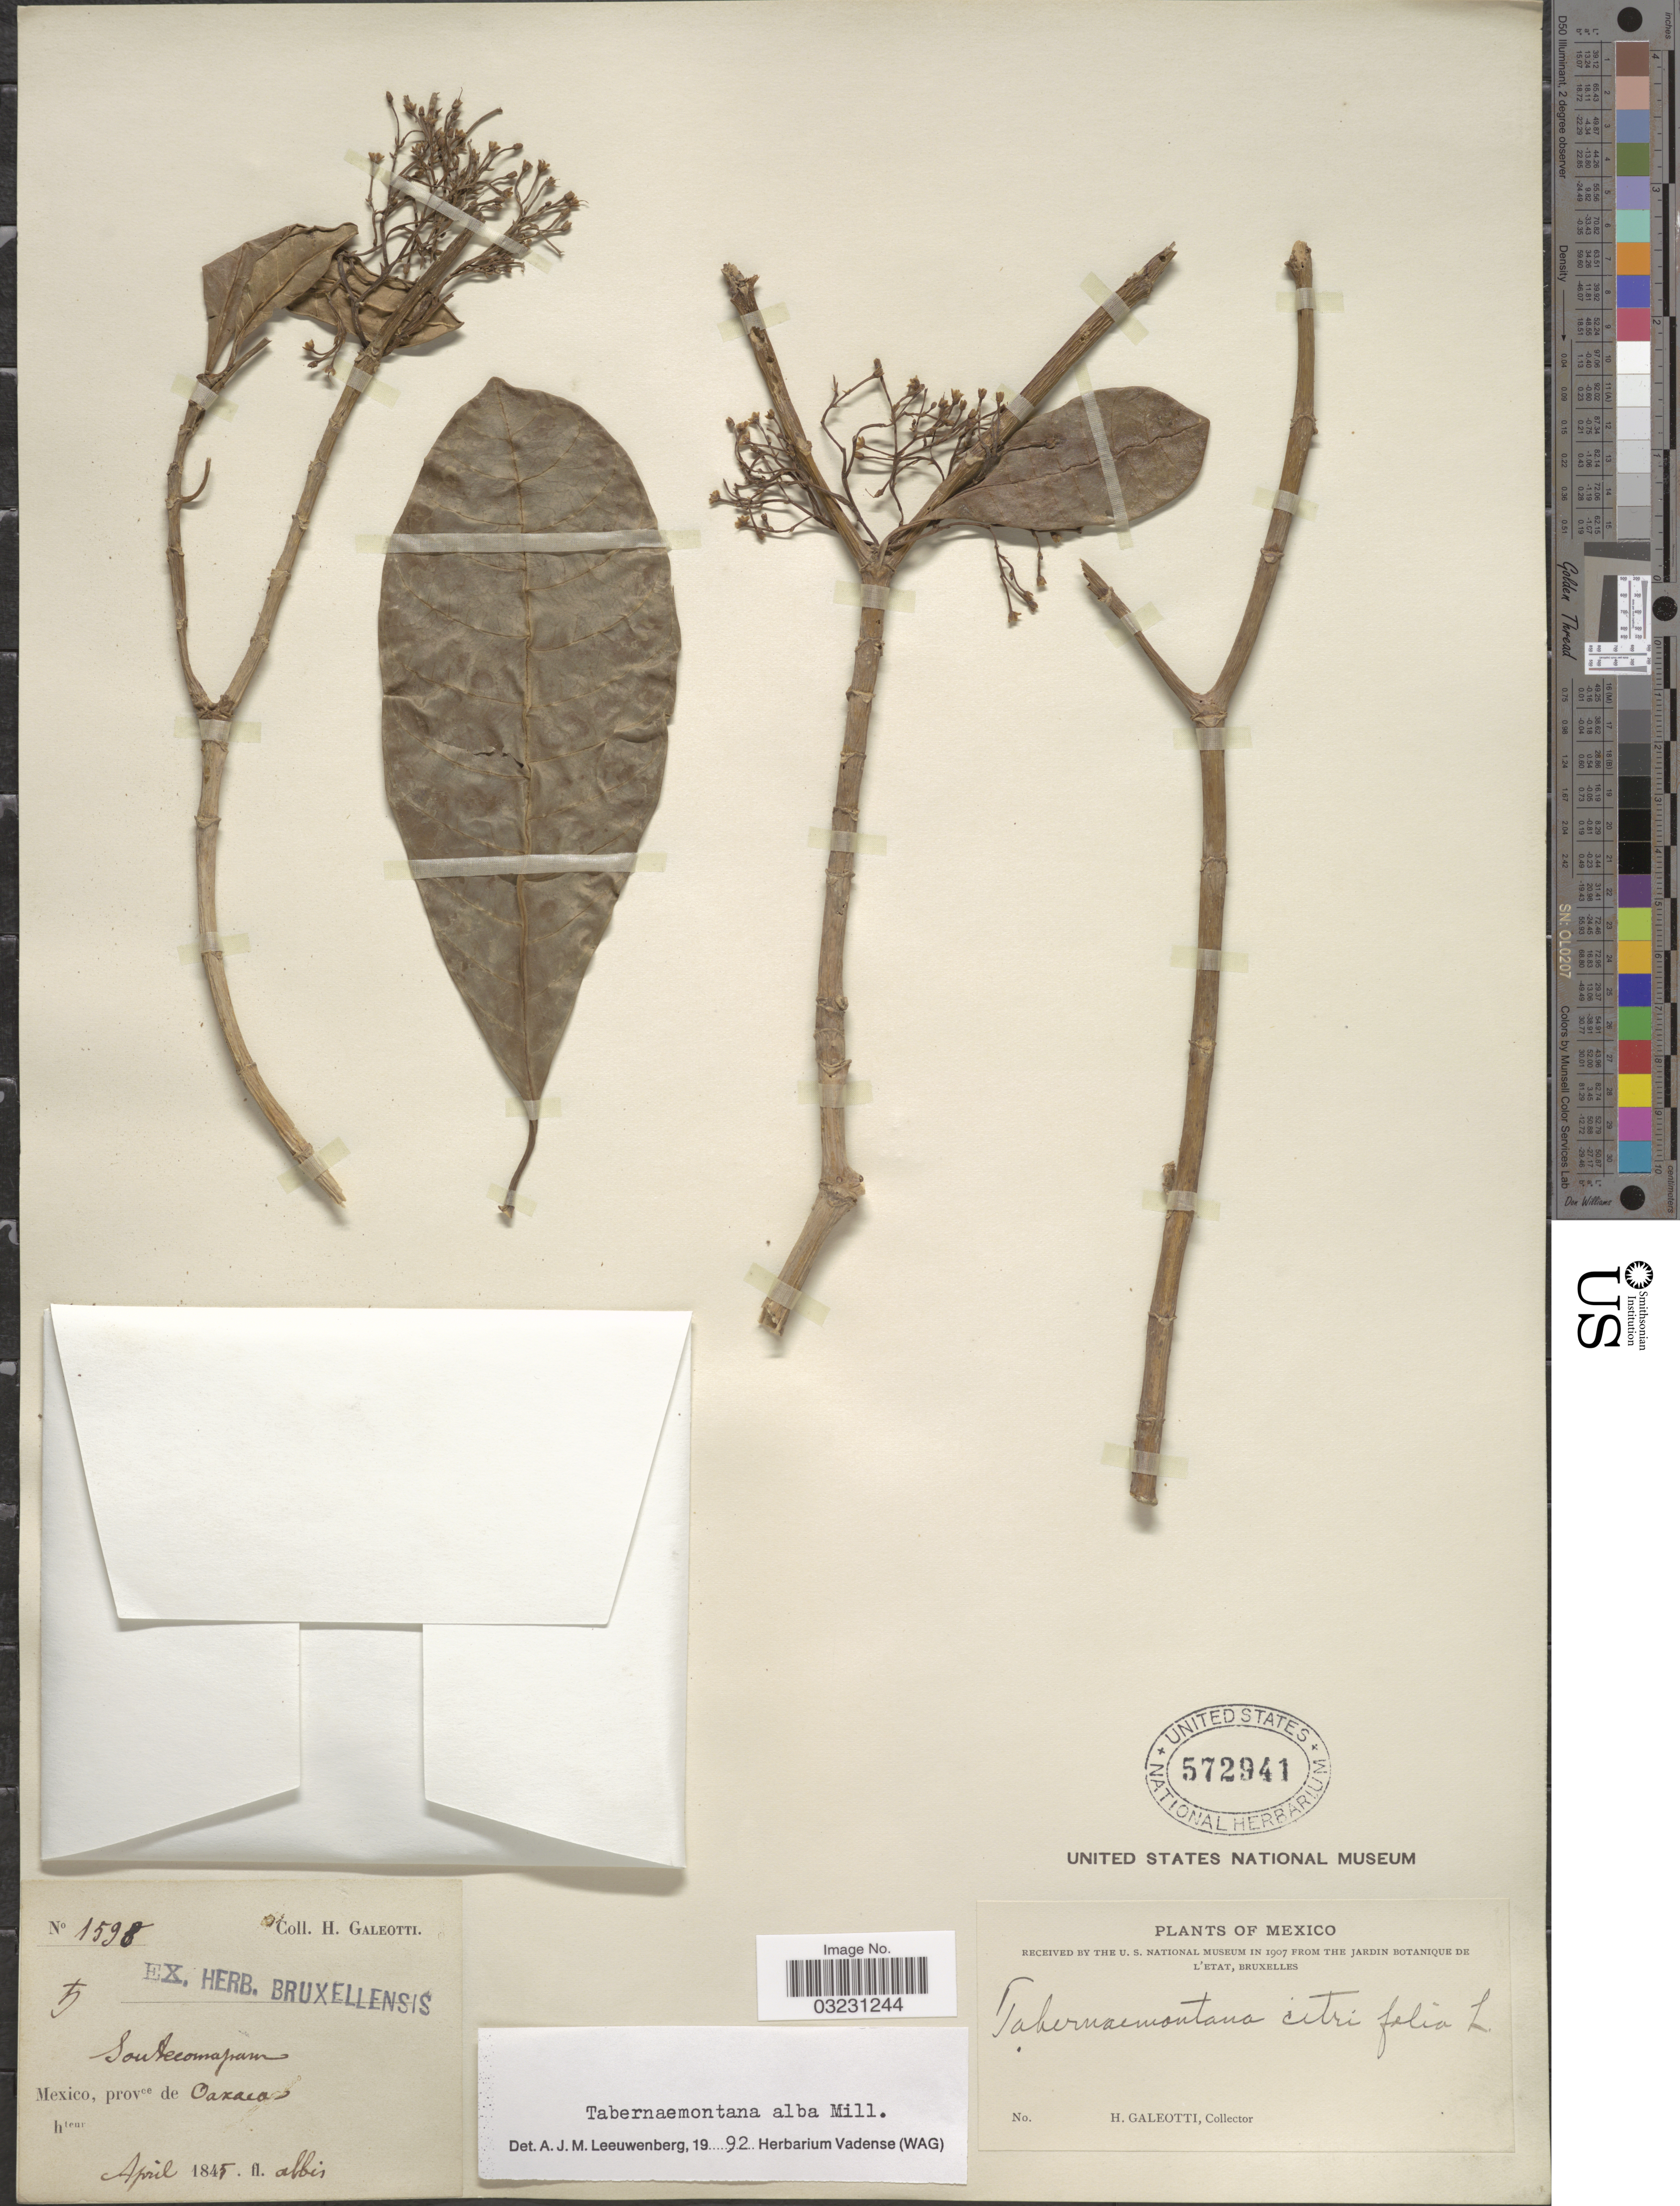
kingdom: Plantae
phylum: Tracheophyta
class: Magnoliopsida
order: Gentianales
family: Apocynaceae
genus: Tabernaemontana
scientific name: Tabernaemontana alba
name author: Mill.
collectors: H. G. Galeotti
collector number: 1598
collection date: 1845-04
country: Mexico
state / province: Oaxaca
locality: Sontecomapan.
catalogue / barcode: US 572941